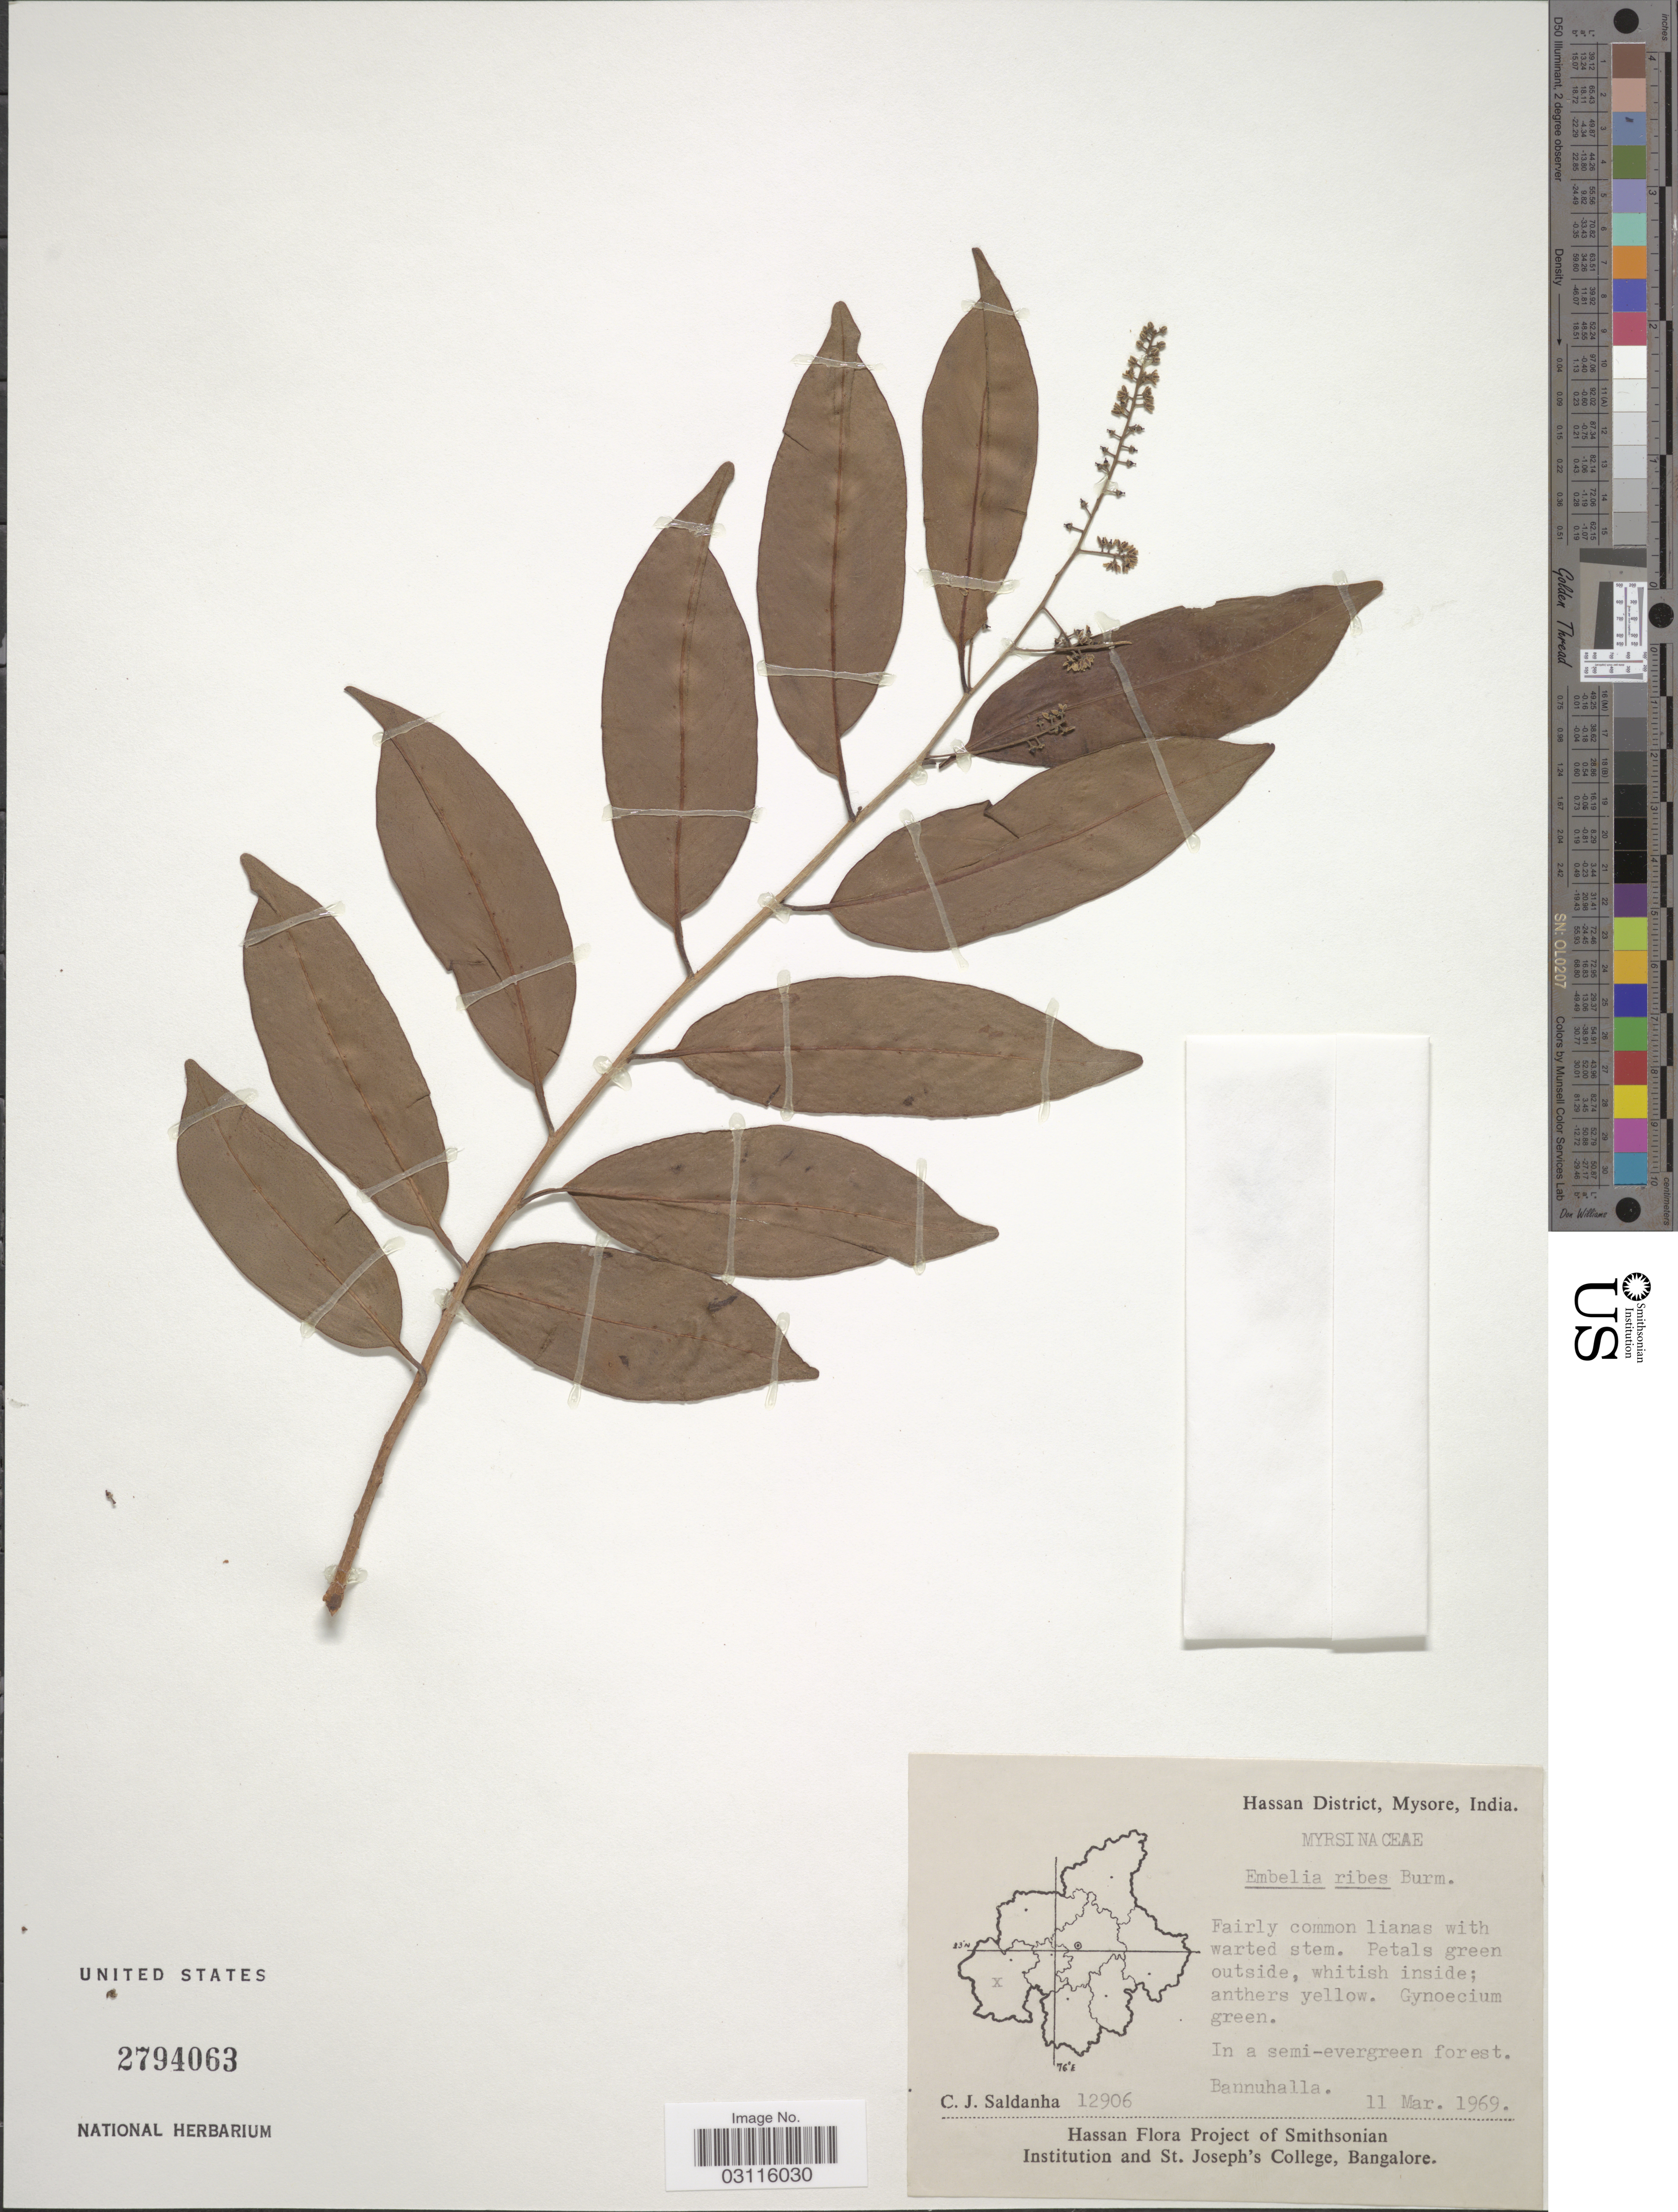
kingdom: Plantae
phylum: Tracheophyta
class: Magnoliopsida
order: Ericales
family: Primulaceae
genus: Embelia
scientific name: Embelia ribes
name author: Burm. f.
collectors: C. J. Saldanha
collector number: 12906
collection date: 1969-03-11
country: India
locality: Hassan District, Mysore, Bannuhalla.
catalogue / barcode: US 2794063